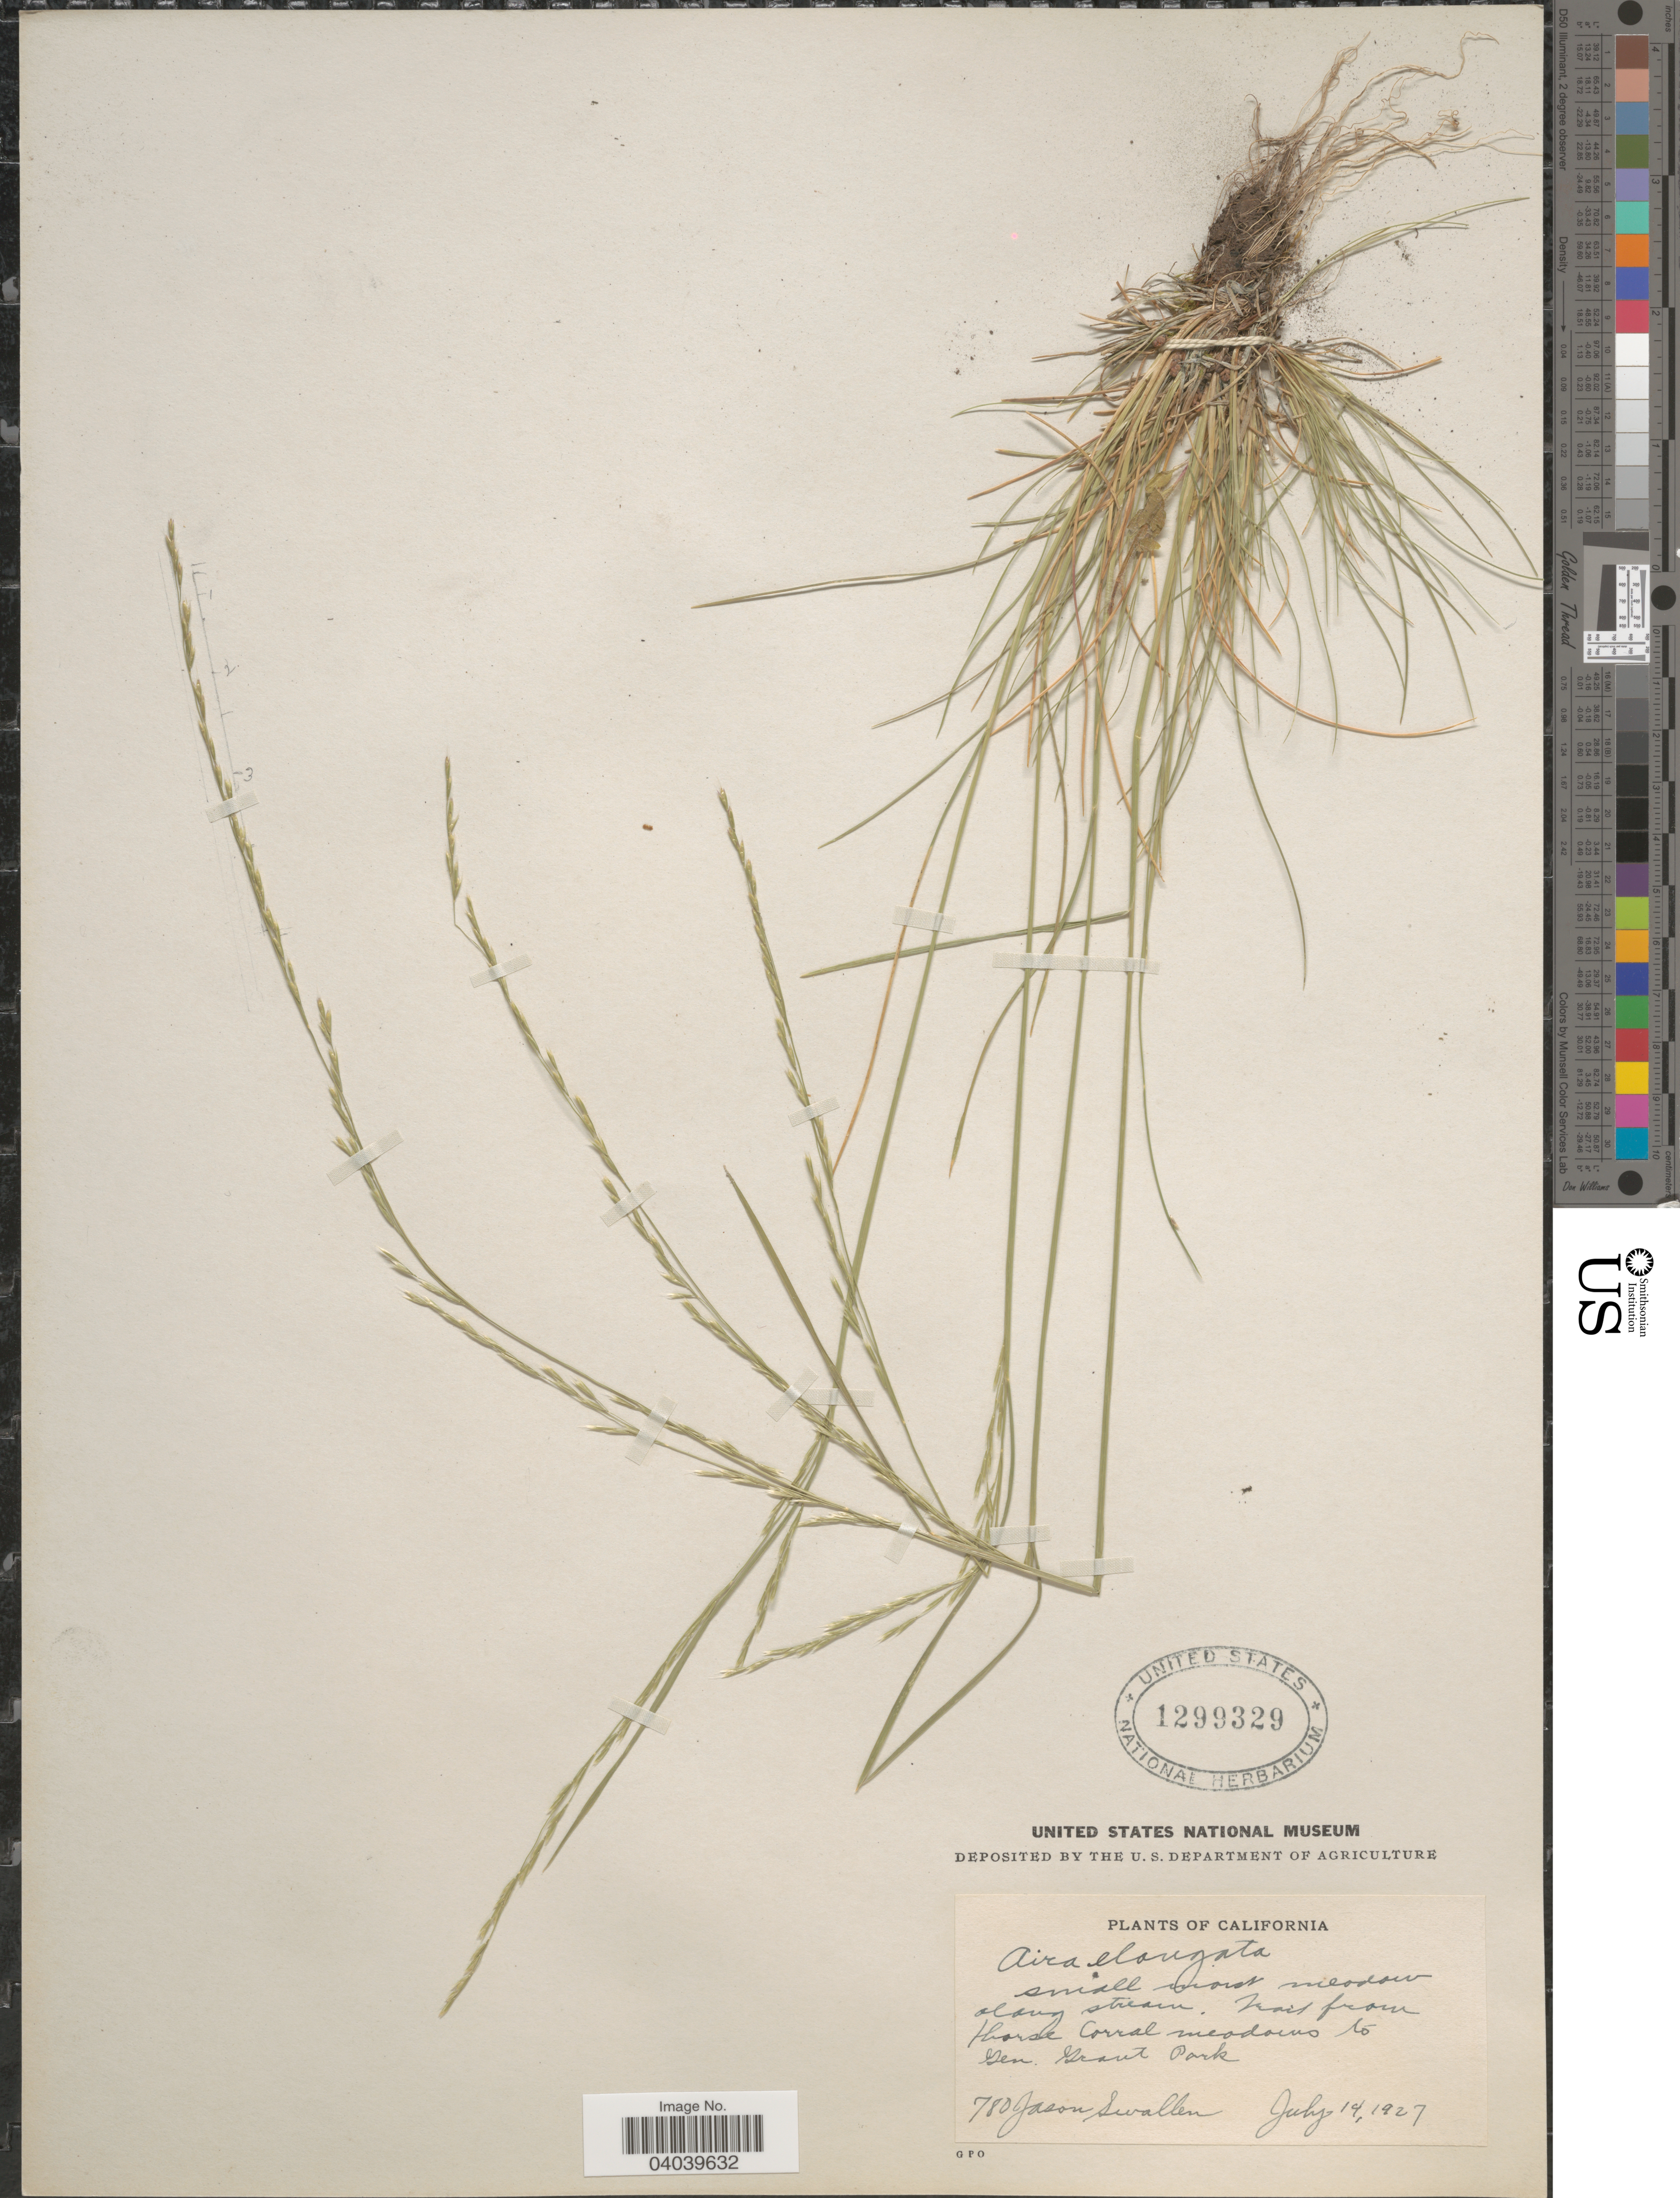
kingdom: Plantae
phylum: Tracheophyta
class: Liliopsida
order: Poales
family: Poaceae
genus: Deschampsia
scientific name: Deschampsia elongata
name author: (Hook.) Munro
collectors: J. R. Swallen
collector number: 780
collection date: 1927-07-14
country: United States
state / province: California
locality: Trail from Horse Corral meadows to Gen. Grant Park.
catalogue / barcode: US 1299329